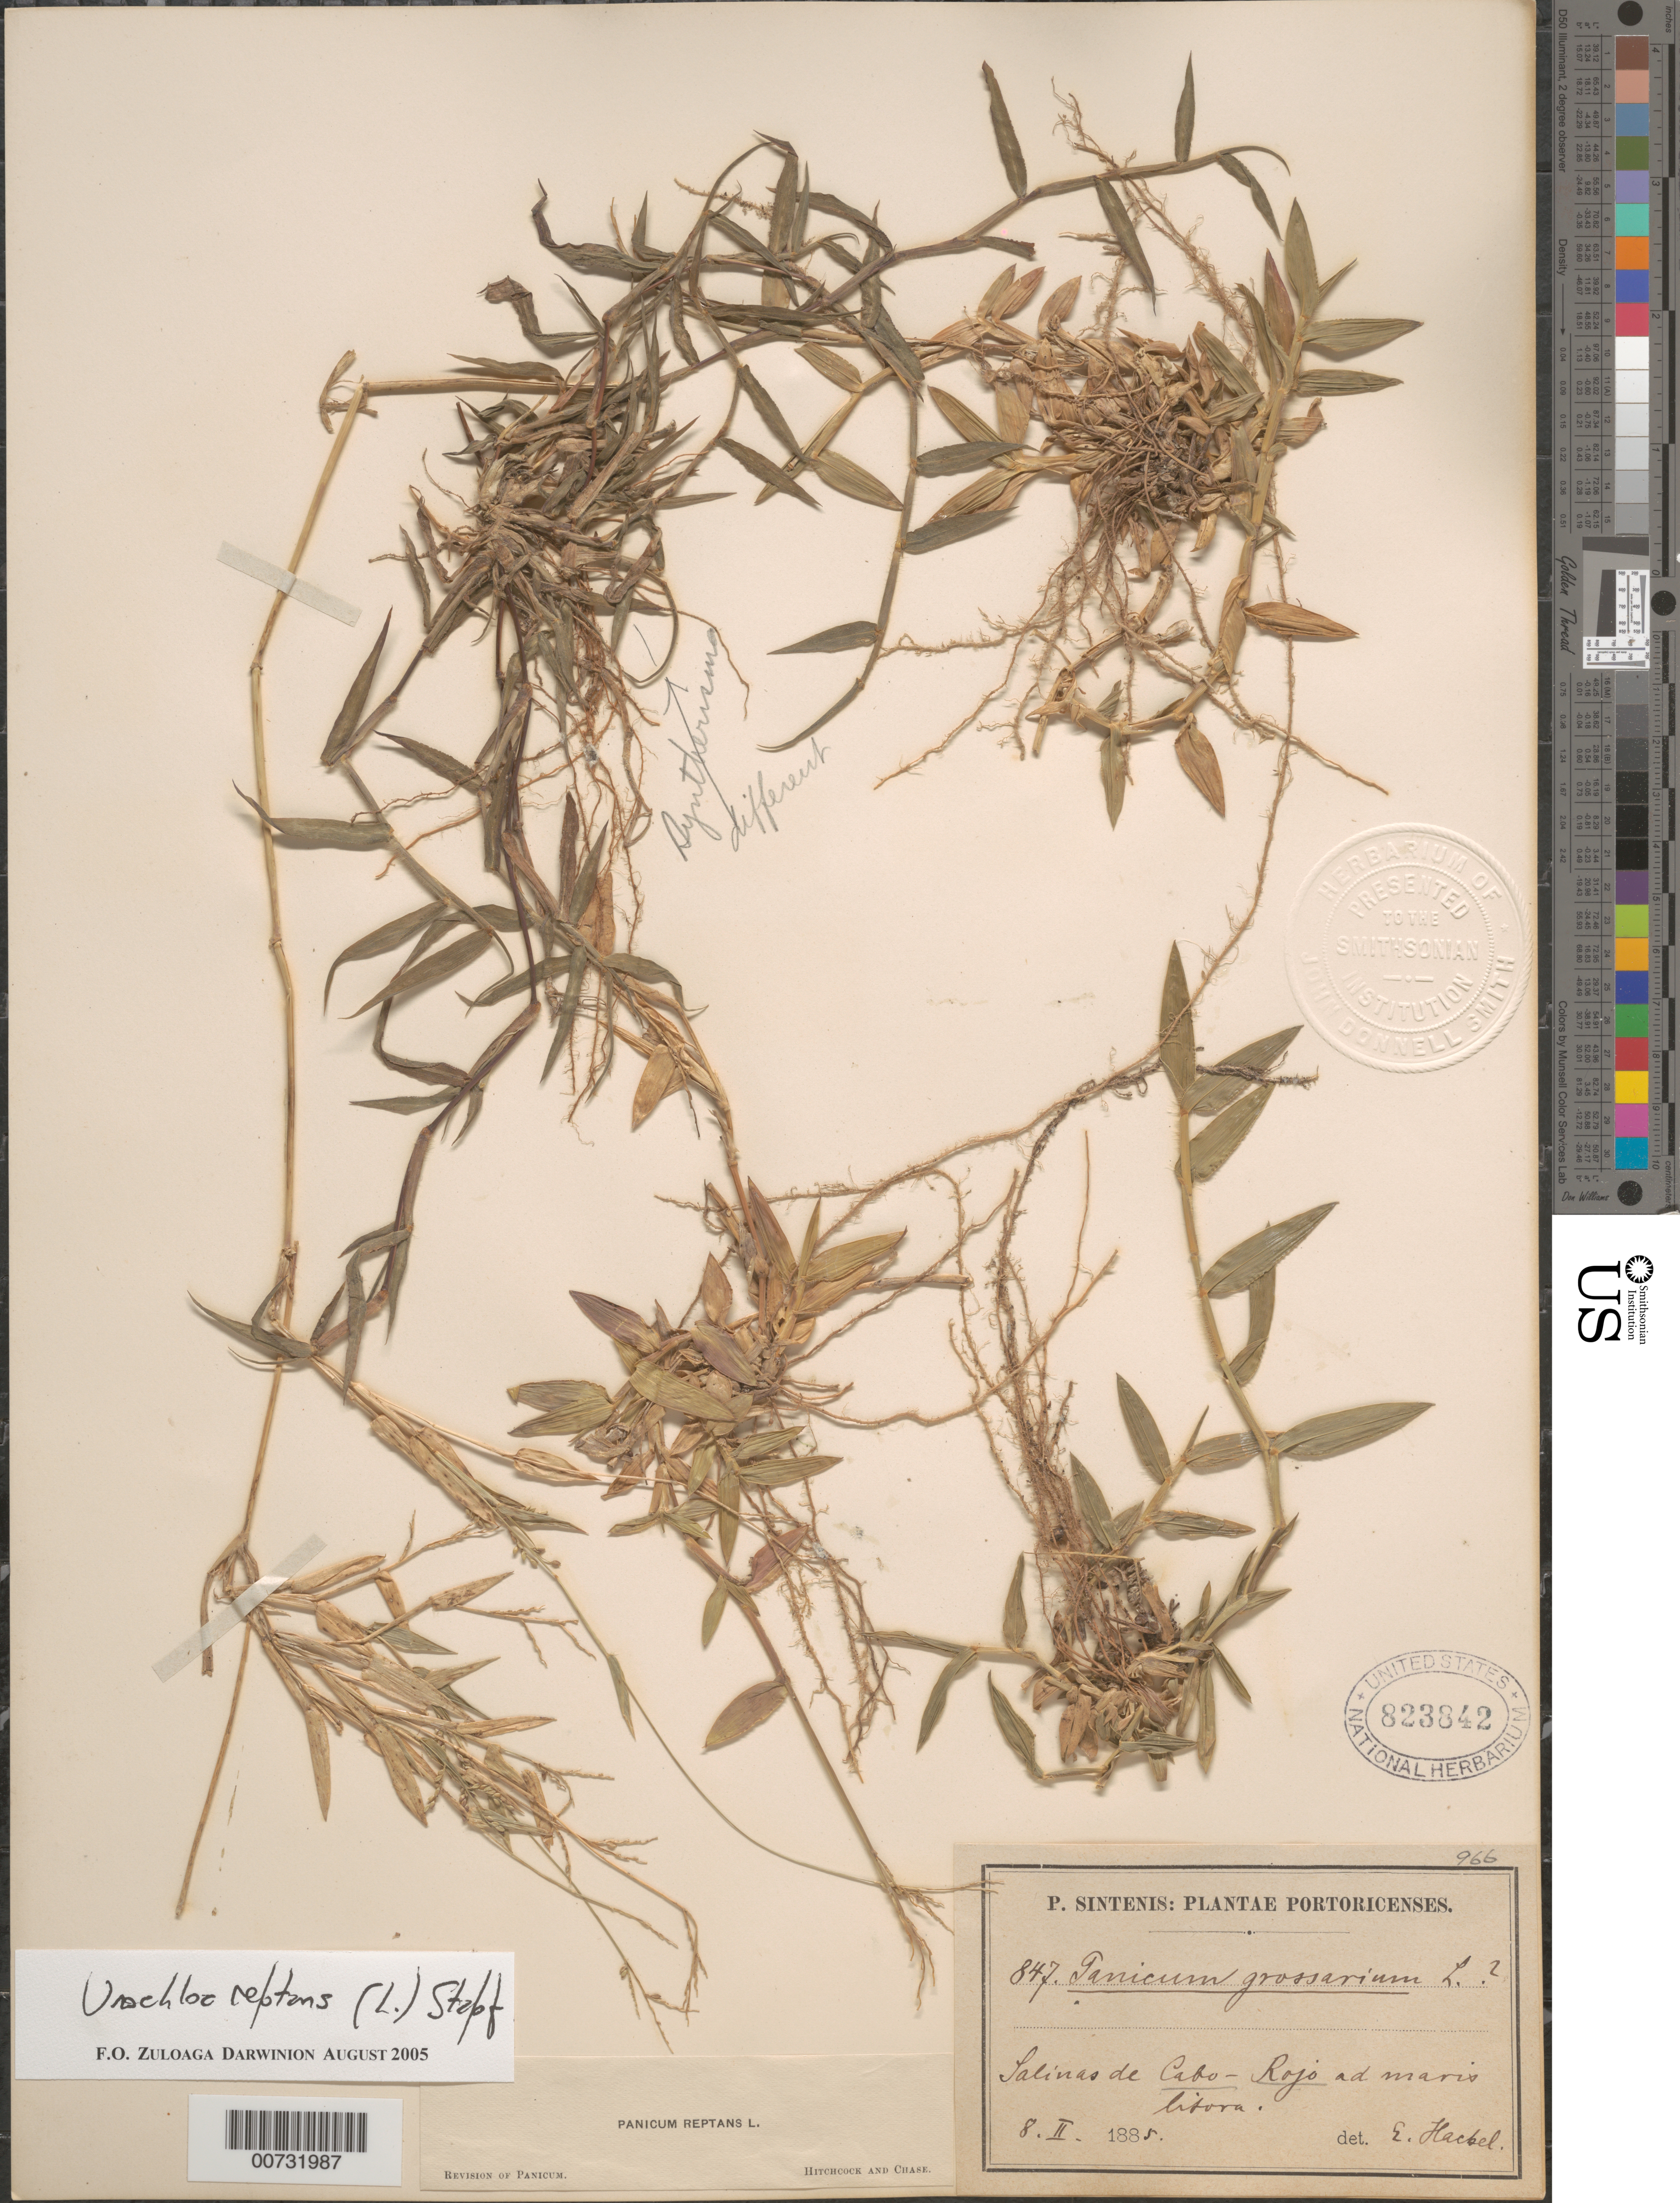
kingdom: Plantae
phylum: Tracheophyta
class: Liliopsida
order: Poales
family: Poaceae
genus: Urochloa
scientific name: Urochloa reptans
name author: (L.) Stapf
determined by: Hitchcock, Albert S.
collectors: P. Sintenis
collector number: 847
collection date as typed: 08 Feb 1885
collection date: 1885-02-08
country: Puerto Rico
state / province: Cabo Rojo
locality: Salinas de Cabo Rojo ad maris litora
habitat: Ad maris litora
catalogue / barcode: US 823842